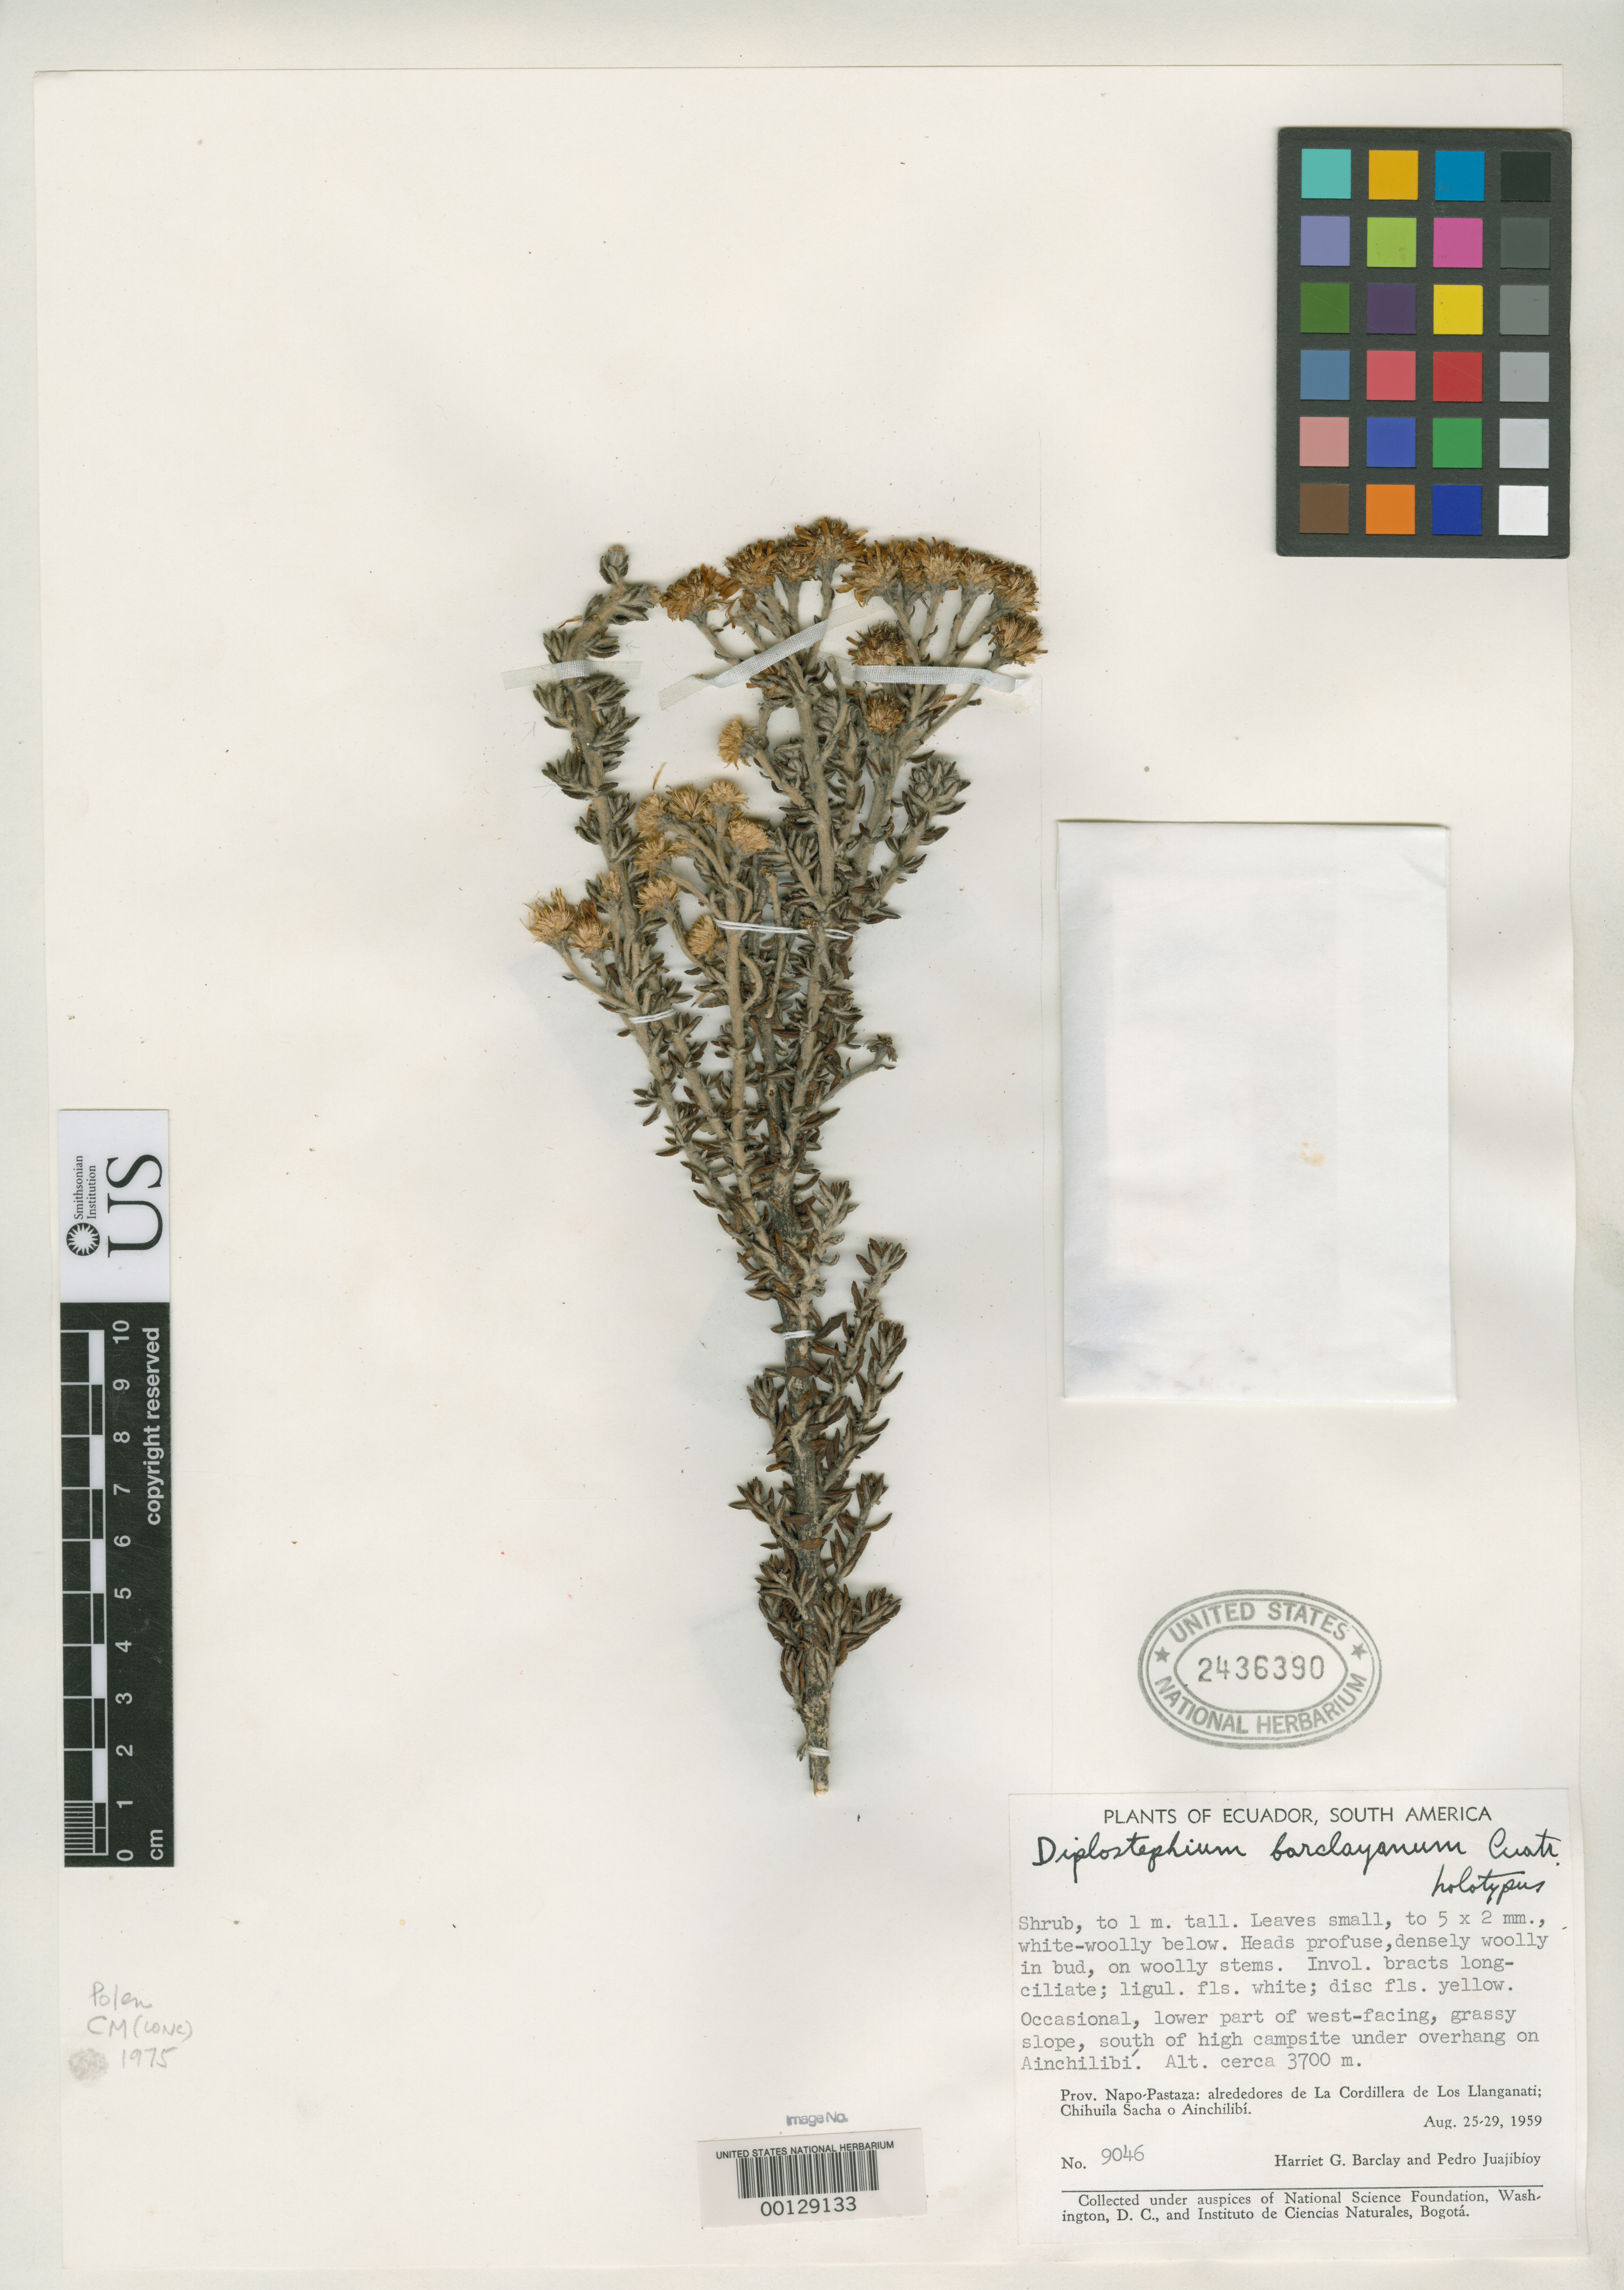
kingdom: Plantae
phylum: Tracheophyta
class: Magnoliopsida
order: Asterales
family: Asteraceae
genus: Diplostephium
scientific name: Diplostephium barclayanum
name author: Cuatrec.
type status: Holotype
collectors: H. G. Barclay & P. Juajibioy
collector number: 9046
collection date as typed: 25 Aug 1959 to 29 Aug 1959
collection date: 1959-08-25/1959-08-29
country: Ecuador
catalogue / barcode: US 2436390